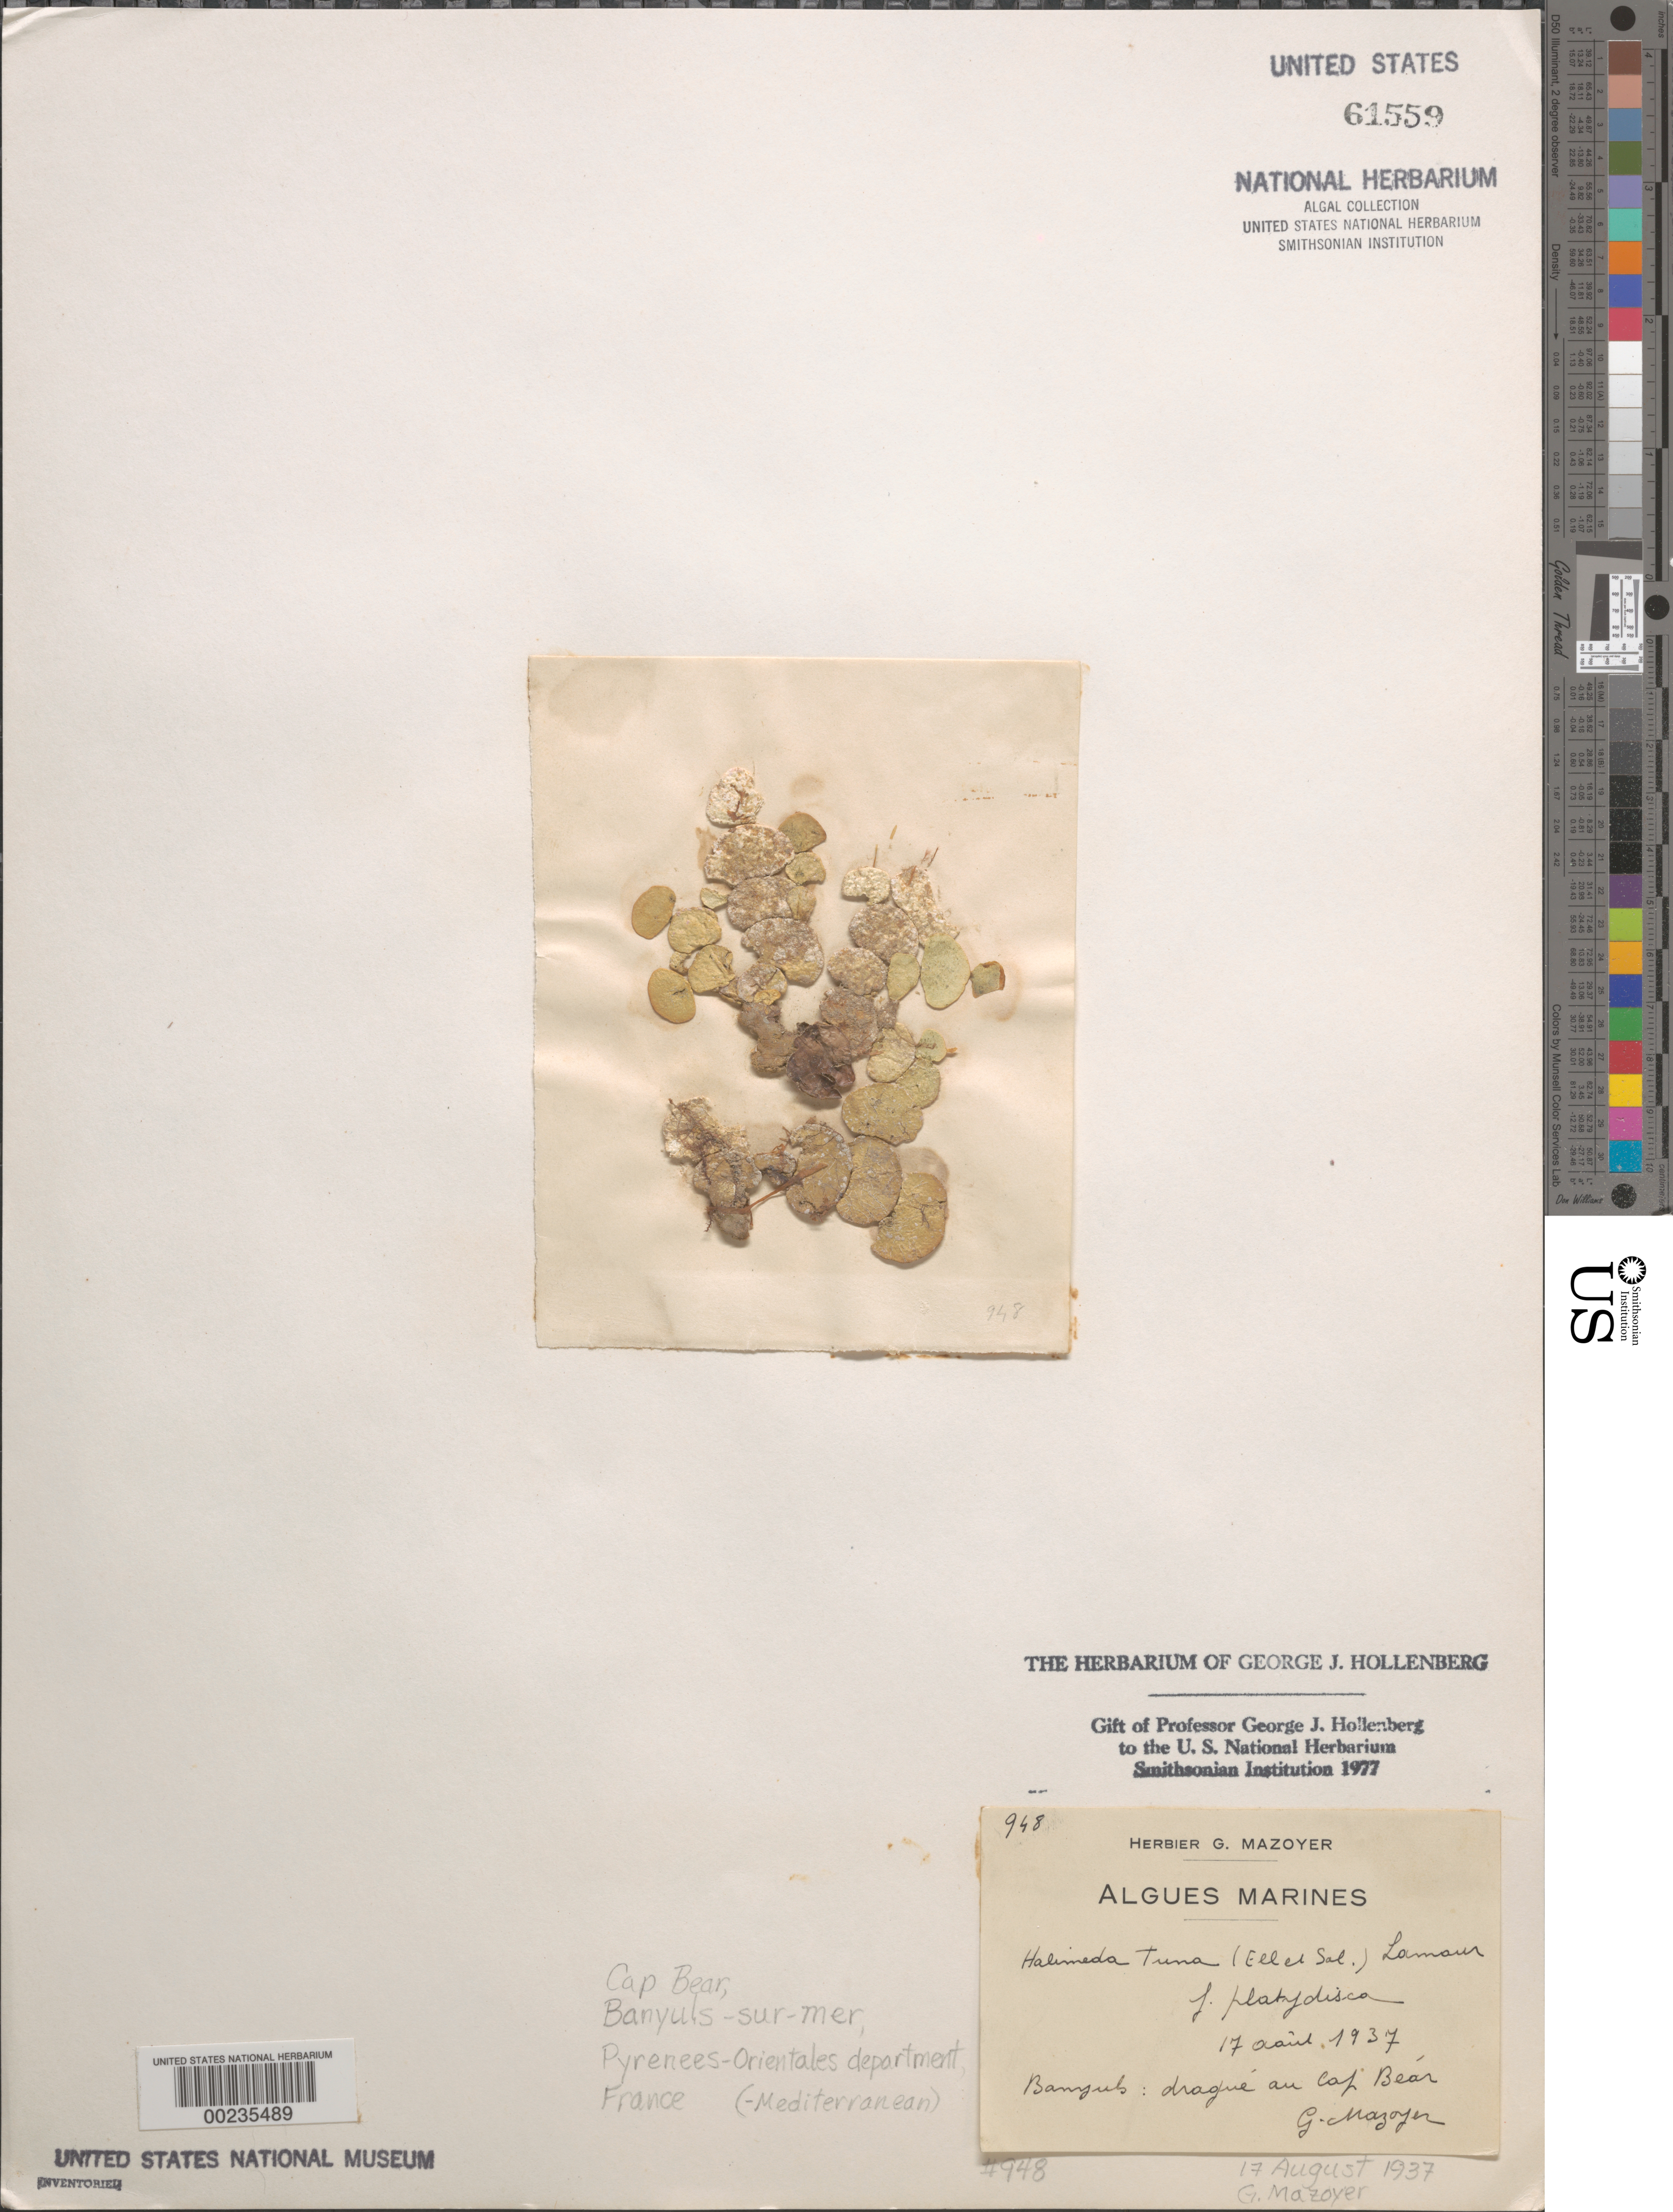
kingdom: Plantae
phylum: Chlorophyta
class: Ulvophyceae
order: Bryopsidales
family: Halimedaceae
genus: Halimeda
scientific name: Halimeda tuna f. platydisca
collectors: G. Feldman-Mazoyer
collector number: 948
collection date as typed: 17 Aug 1937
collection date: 1937-08-17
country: France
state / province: Occitanie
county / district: Pyrénées-Orientales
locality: Banyuls-sur-Mer, Cap Bear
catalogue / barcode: US 61559